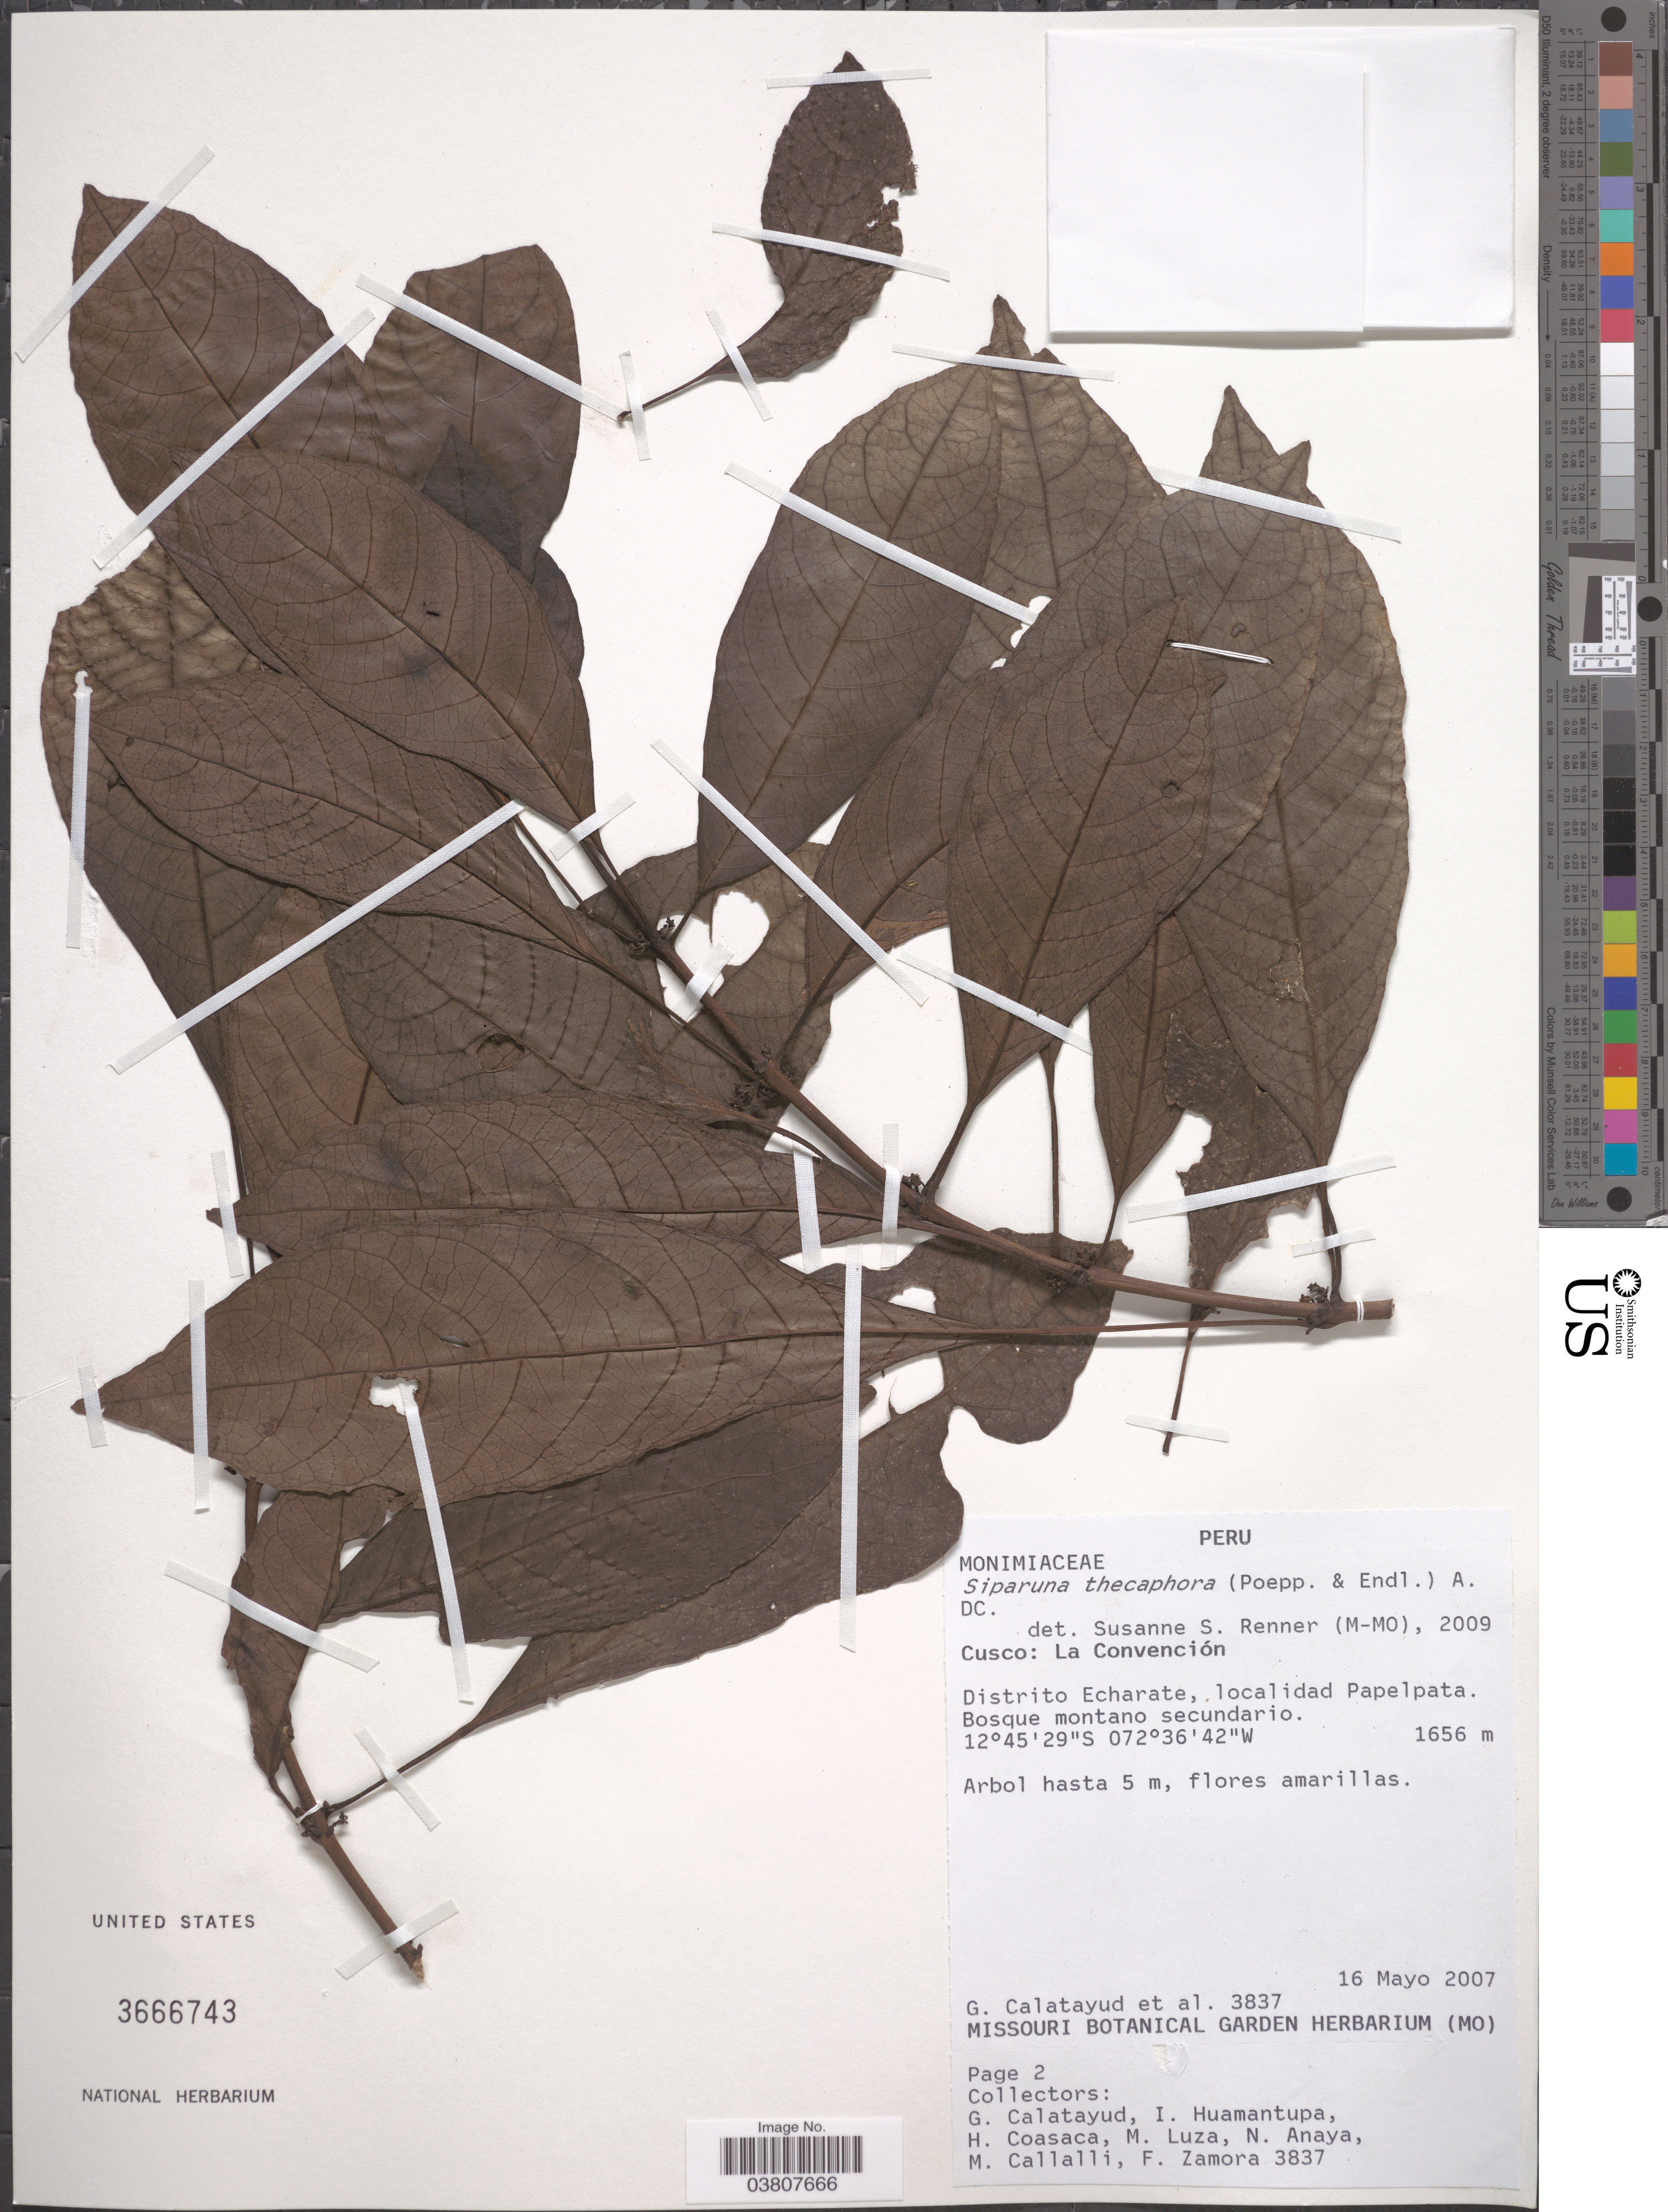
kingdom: Plantae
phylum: Tracheophyta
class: Magnoliopsida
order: Laurales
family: Siparunaceae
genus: Siparuna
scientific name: Siparuna thecaphora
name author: (Poepp. & Endl.) A. DC.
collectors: G. Calatayud & et al.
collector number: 3837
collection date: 2007-05-16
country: Peru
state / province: Cusco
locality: La Convención. Distrito Echarate, localidad Papelpata.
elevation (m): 1656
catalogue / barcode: US 3666743